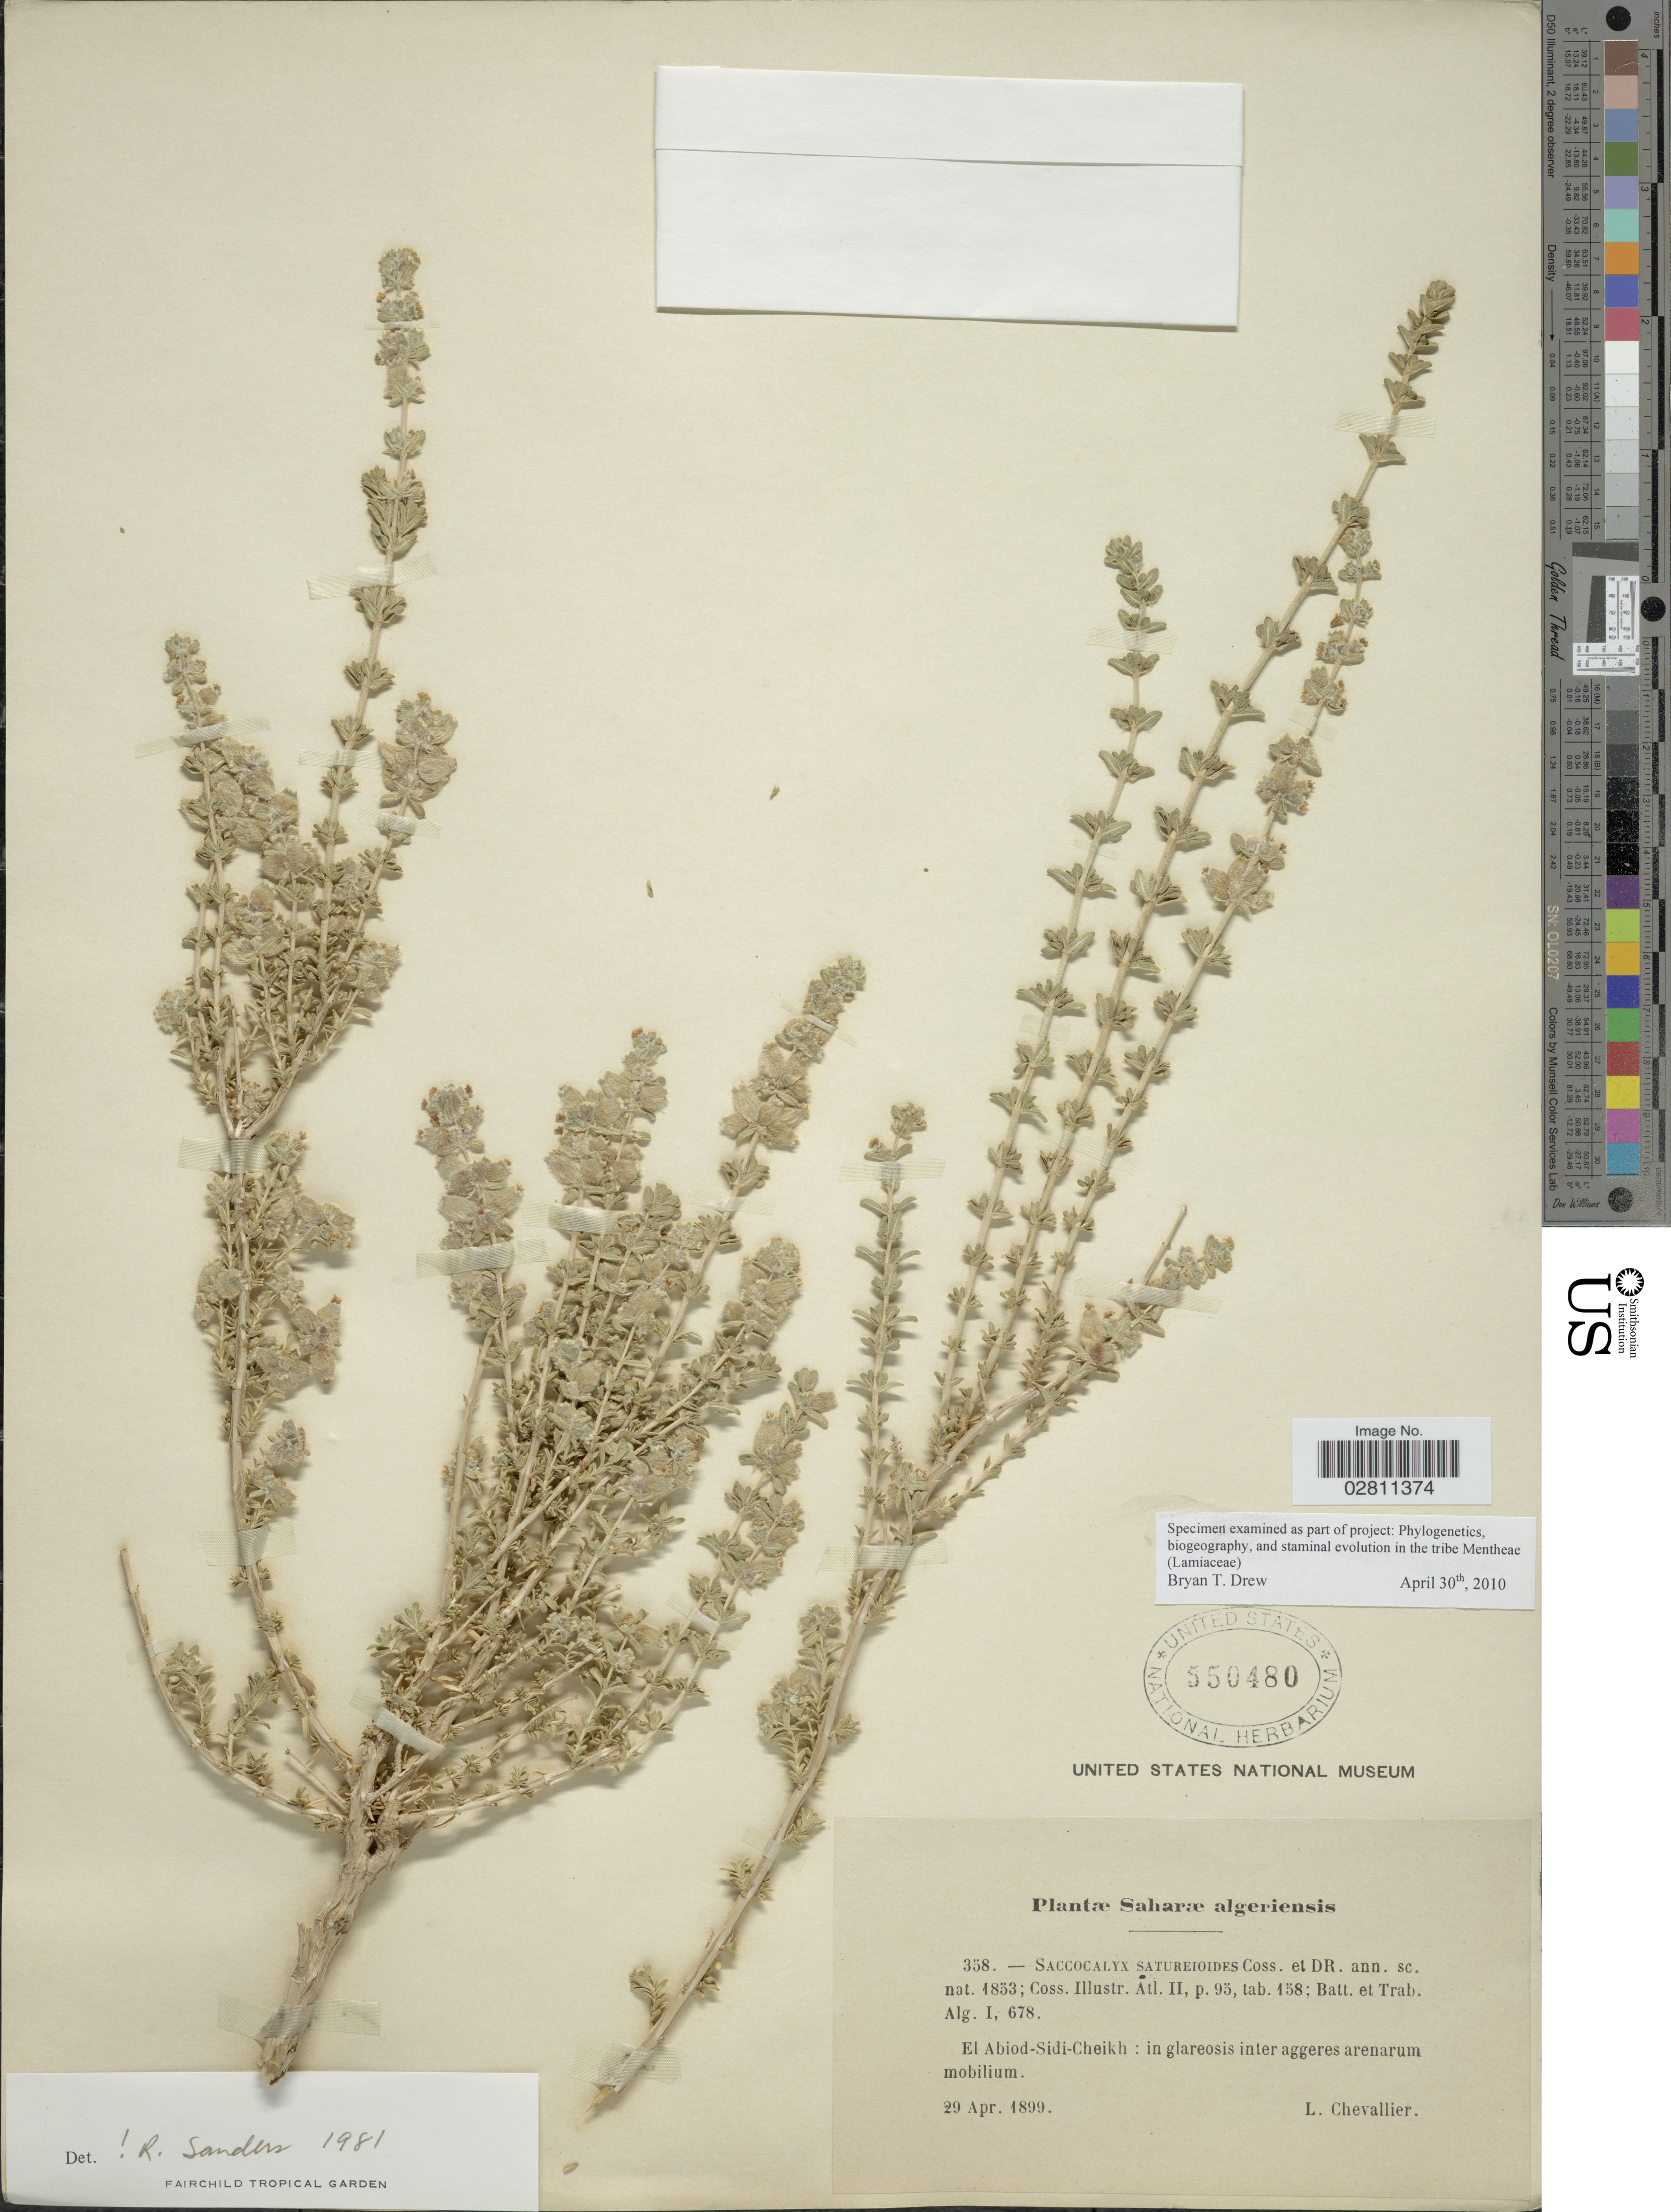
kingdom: Plantae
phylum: Tracheophyta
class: Magnoliopsida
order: Lamiales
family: Lamiaceae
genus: Saccocalyx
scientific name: Saccocalyx satureioides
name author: Coss. & Durieu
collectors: L. Chevallier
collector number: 358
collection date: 1899-04-29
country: Algeria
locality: Saharæ algeriensis. El Abiod-Sidi-Cheikh: in glareosis inter aggeres arenarum mobilium.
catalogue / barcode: US 550480